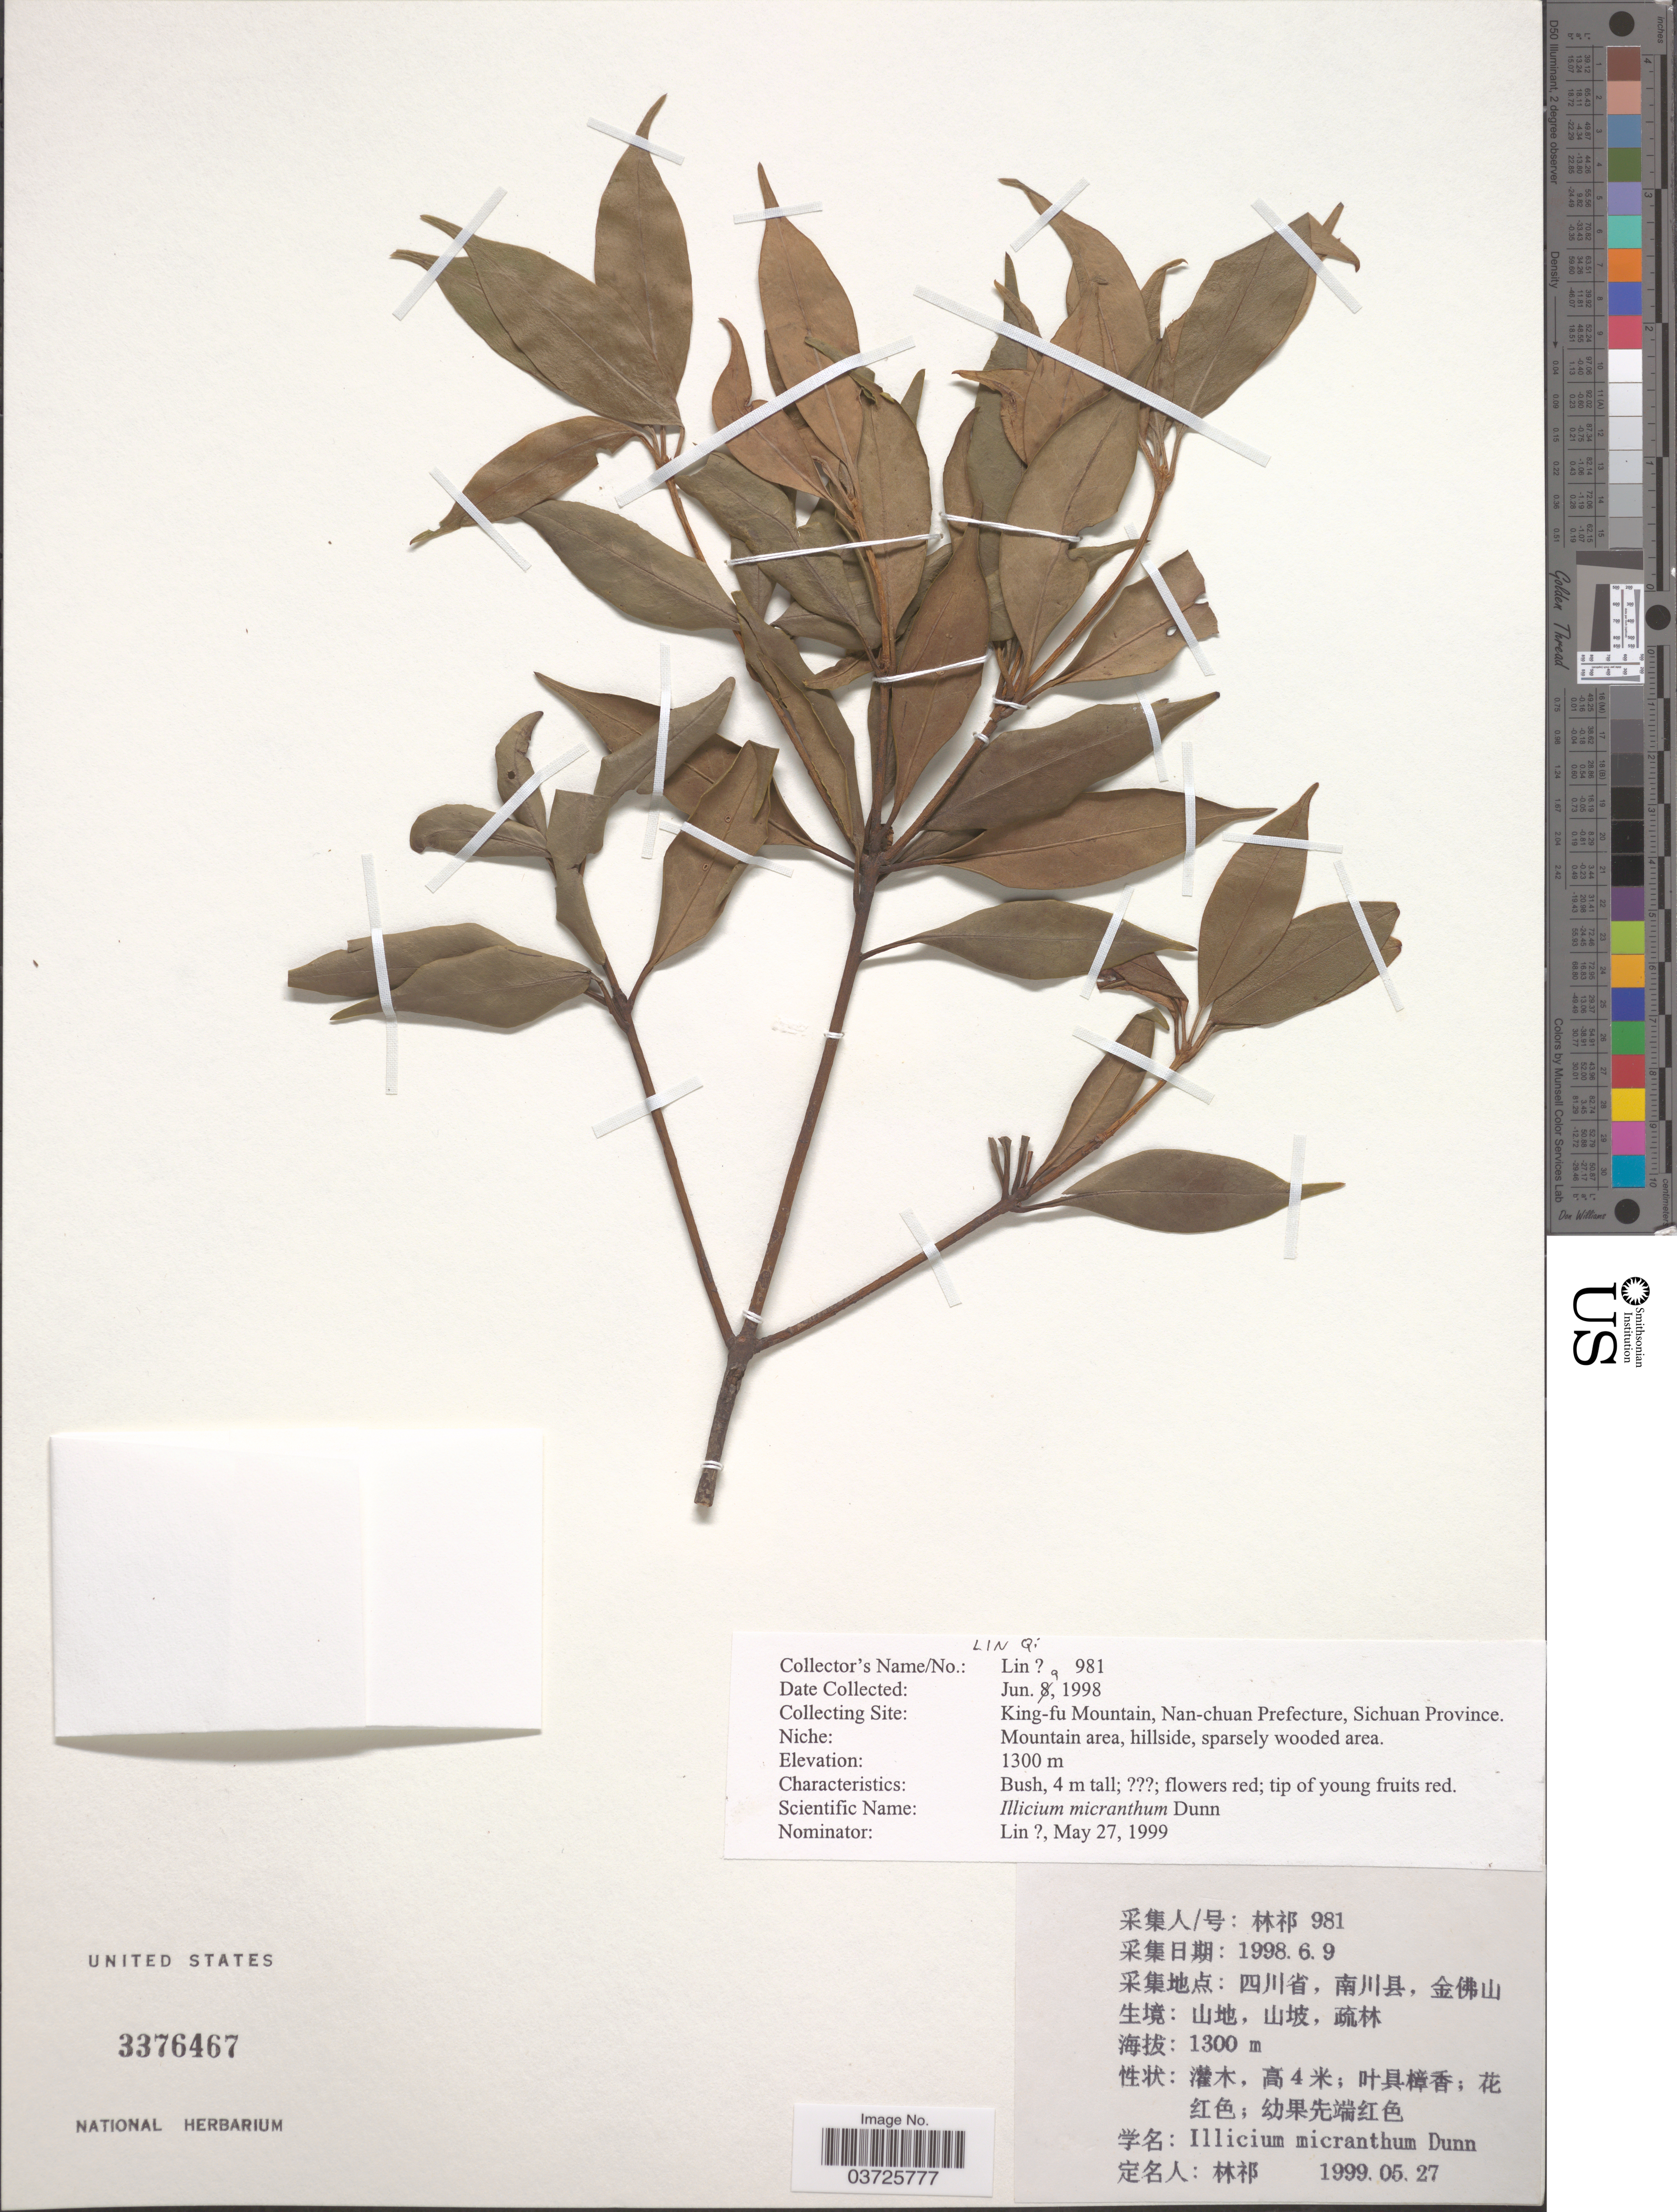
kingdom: Plantae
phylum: Tracheophyta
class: Magnoliopsida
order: Austrobaileyales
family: Schisandraceae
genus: Illicium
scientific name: Illicium micranthum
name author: Dunn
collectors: Lin Qi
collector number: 981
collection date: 1998-06-09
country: China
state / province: Sichuan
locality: King-fu Mountain, Nan-chuan Prefecture. Mountain area, hillside.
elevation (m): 1300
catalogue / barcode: US 3376467